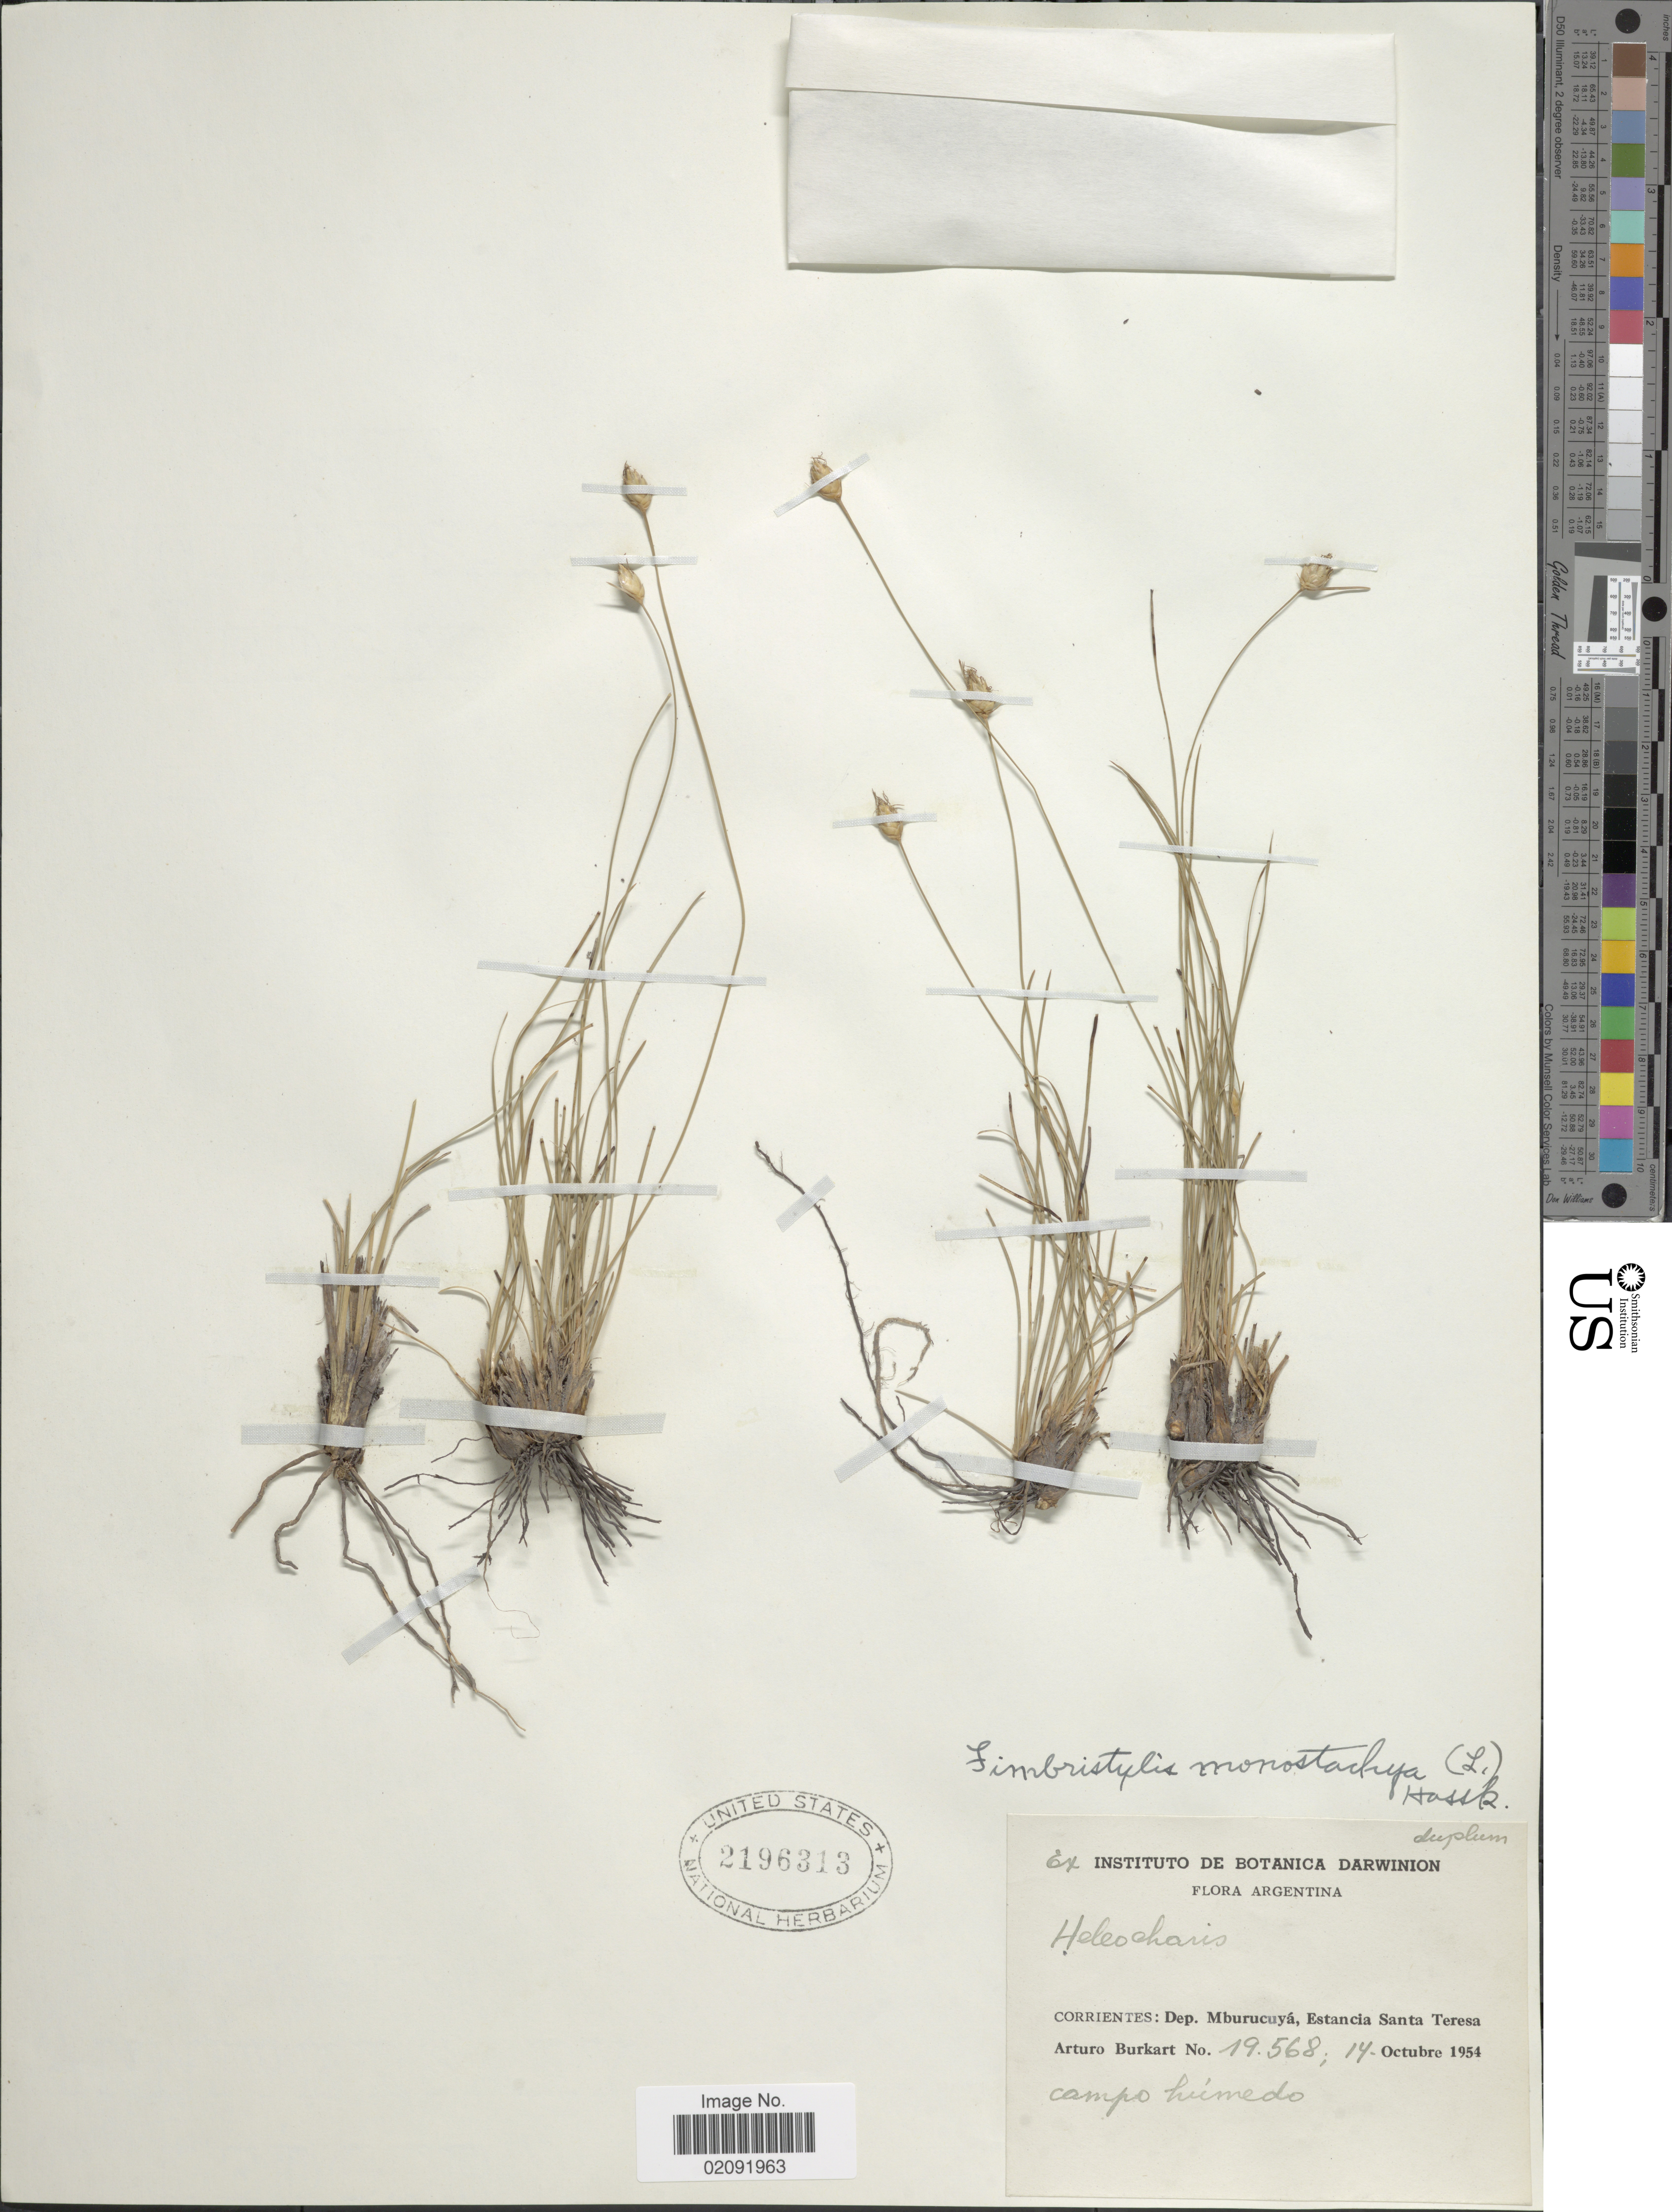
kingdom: Plantae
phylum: Tracheophyta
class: Liliopsida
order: Poales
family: Cyperaceae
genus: Abildgaardia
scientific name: Abildgaardia ovata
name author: (Burm. f.) Kral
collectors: A. E. Burkart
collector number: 19568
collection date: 1954-10-14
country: Argentina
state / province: Corrientes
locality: Dep. Mburucuyá, estancia Santa Teresa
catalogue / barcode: US 2196313